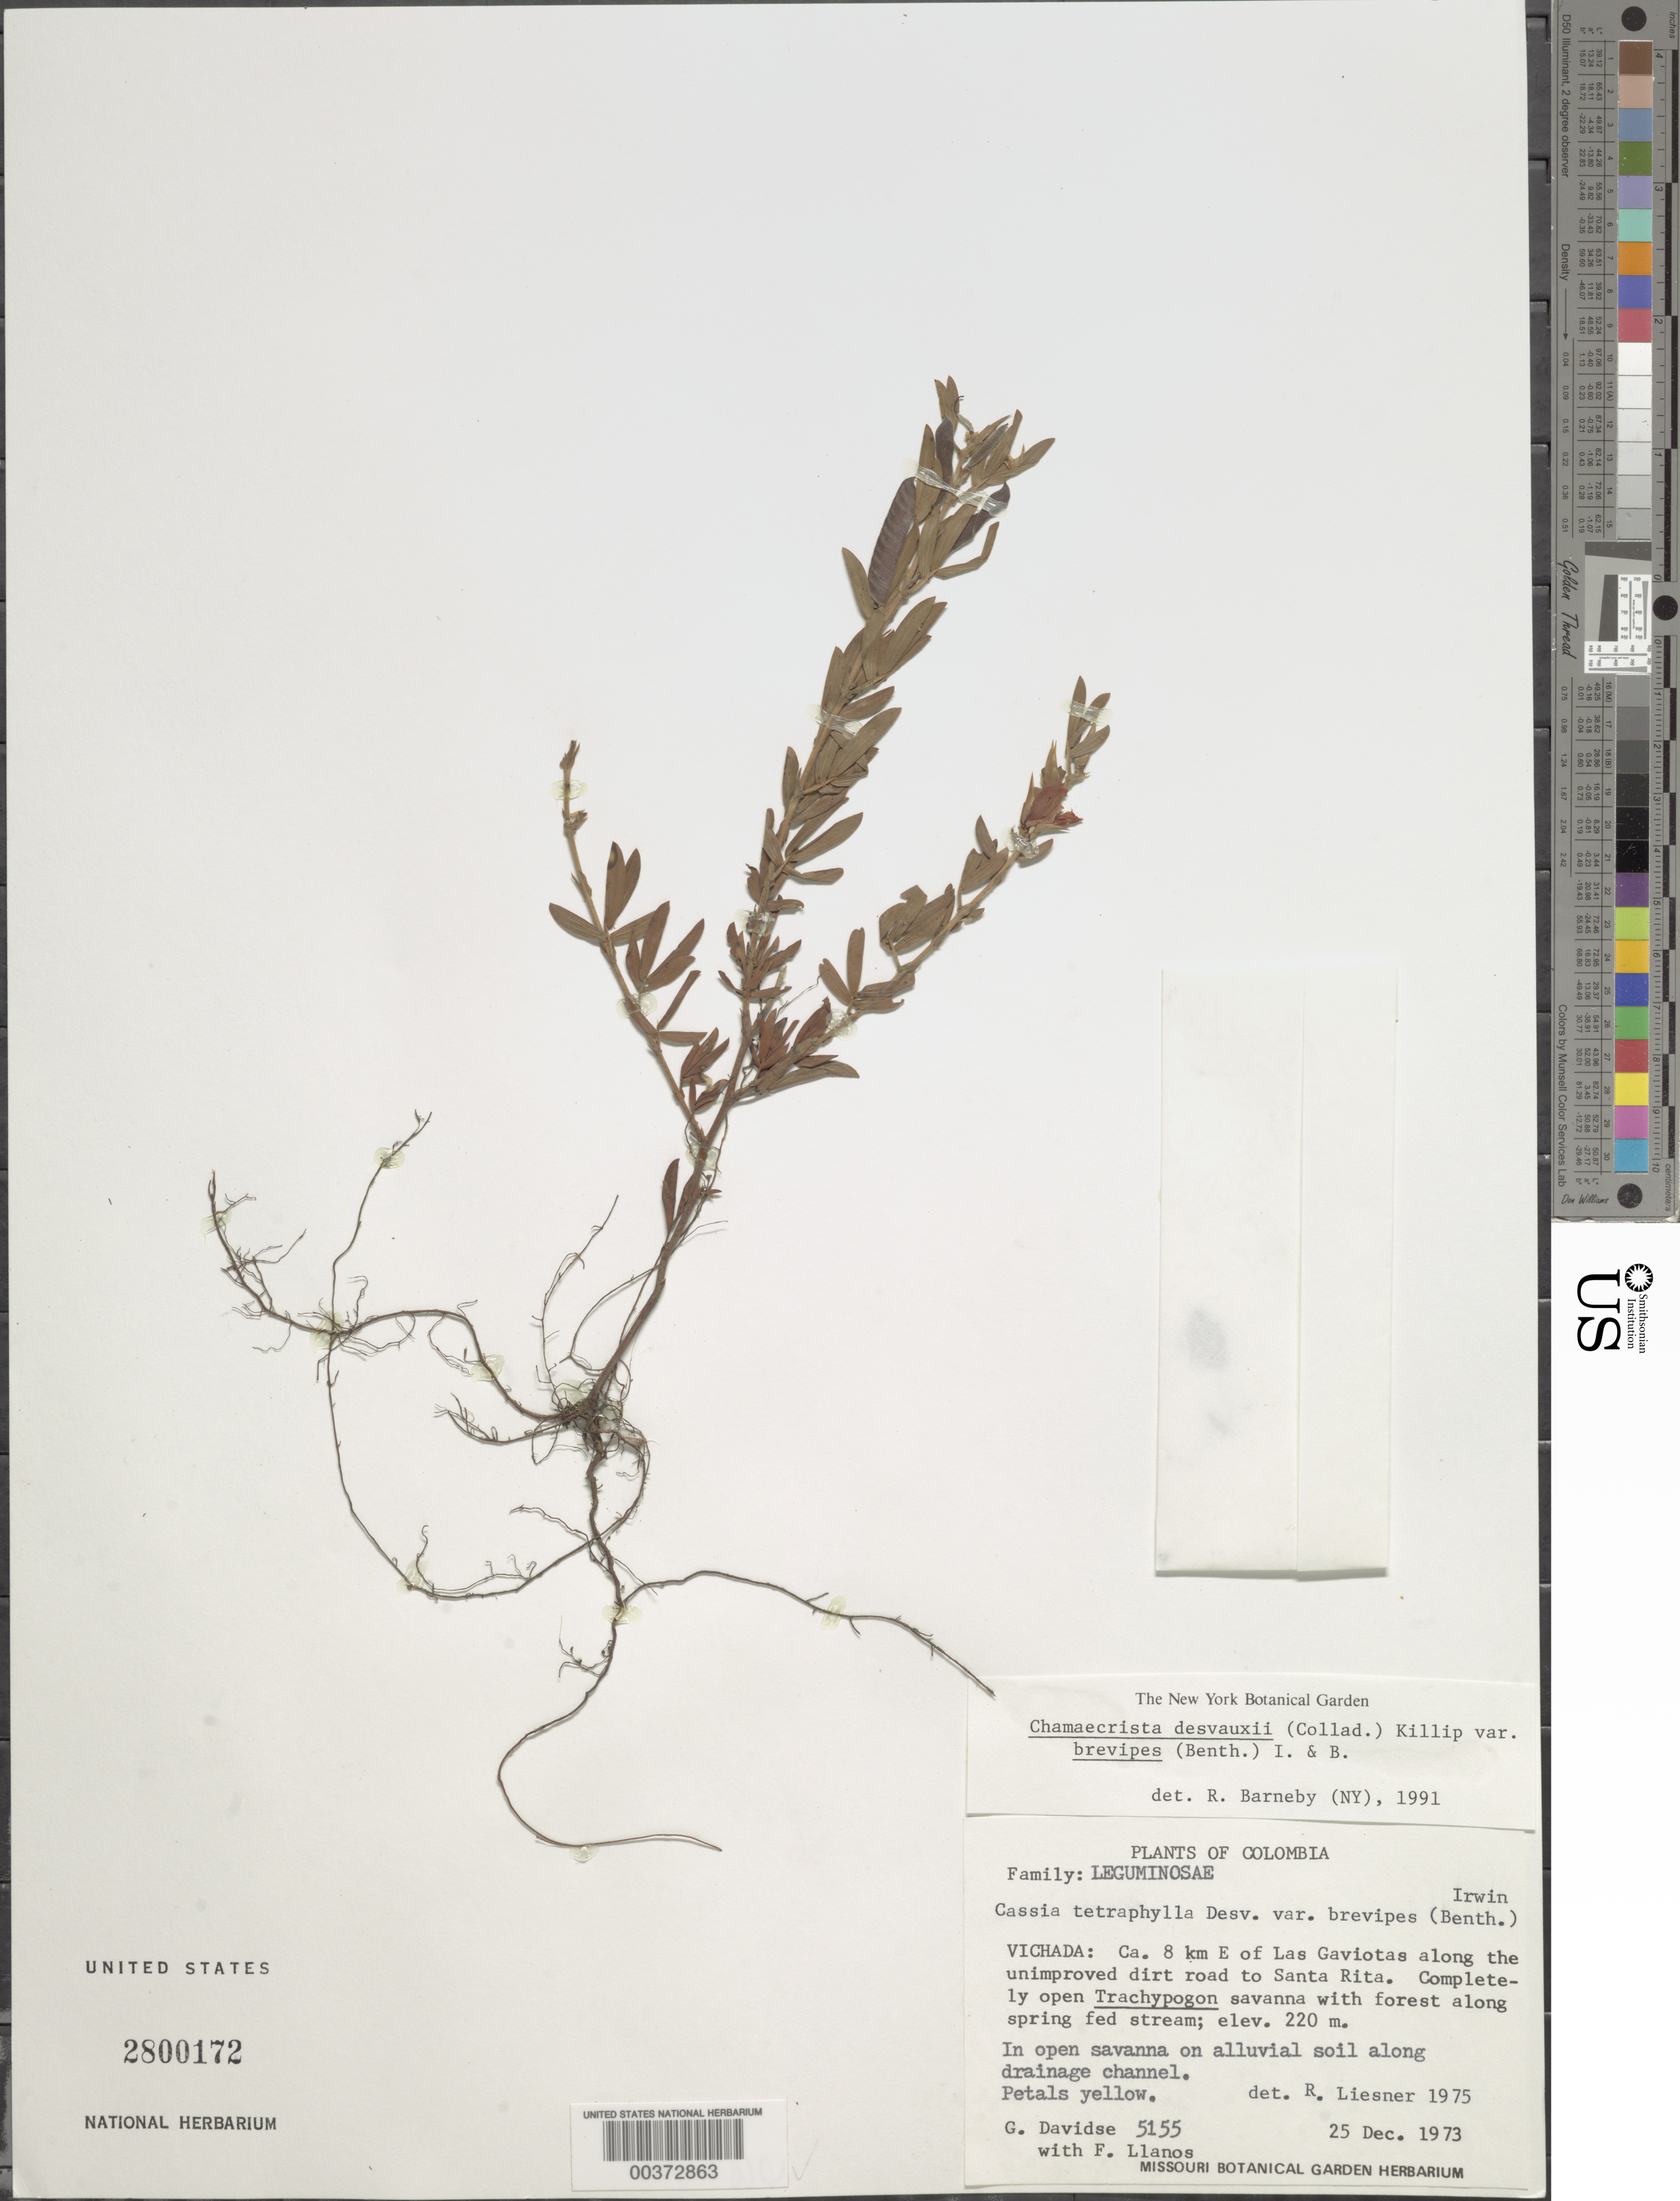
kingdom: Plantae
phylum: Tracheophyta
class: Magnoliopsida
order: Fabales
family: Fabaceae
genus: Chamaecrista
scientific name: Chamaecrista desvauxii var. brevipes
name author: (Benth.) H.S. Irwin & Barneby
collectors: G. Davidse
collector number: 5155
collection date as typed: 25 Dec 1973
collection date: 1973-12-25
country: Colombia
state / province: Vichada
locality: Ca 8 km E of las Gaviotas along the unimproved dirt road to Santa Rita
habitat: Open savanna on alluvial soil along drainage channel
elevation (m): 220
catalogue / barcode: US 2800172